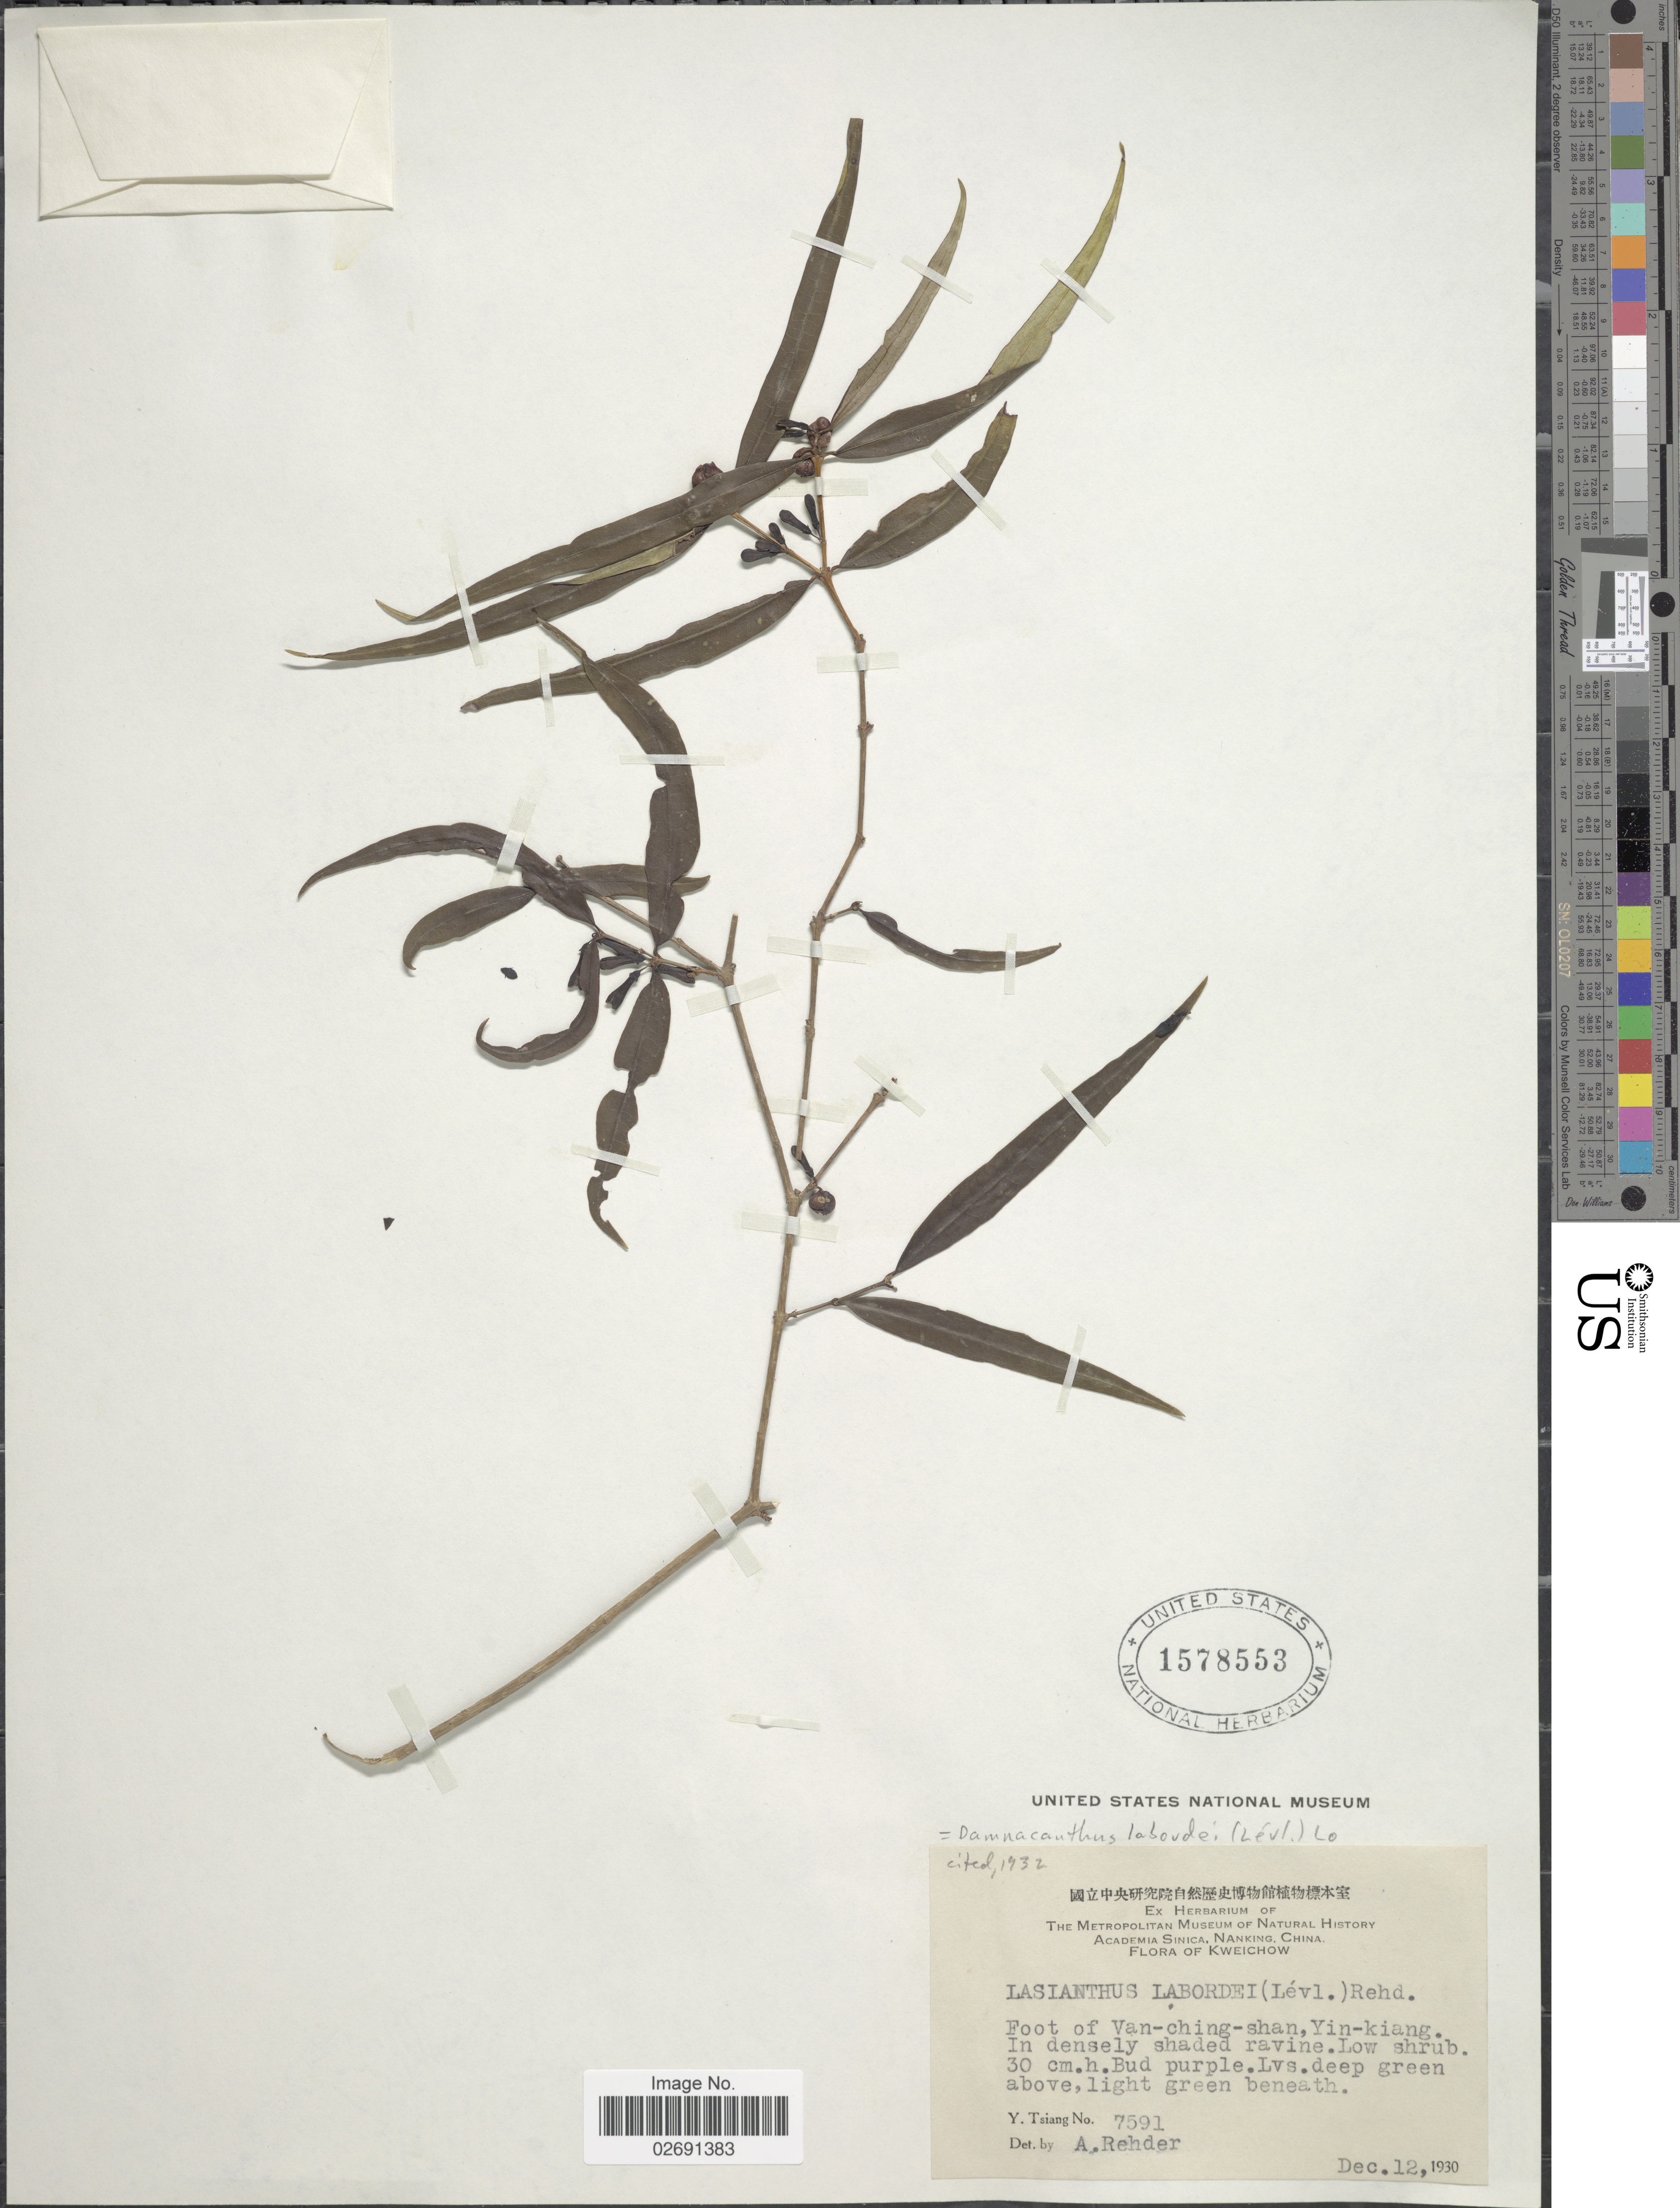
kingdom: Plantae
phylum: Tracheophyta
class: Magnoliopsida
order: Gentianales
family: Rubiaceae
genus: Damnacanthus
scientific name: Damnacanthus labordei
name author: (H. Lév.) H.S. Lo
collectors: Y. Tsiang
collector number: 7591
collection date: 1930-11-12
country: China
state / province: Guizhou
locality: Kweichow, foot of Van-ching-shan, Yin-kiang, in densely shaded ravine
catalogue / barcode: US 1578553